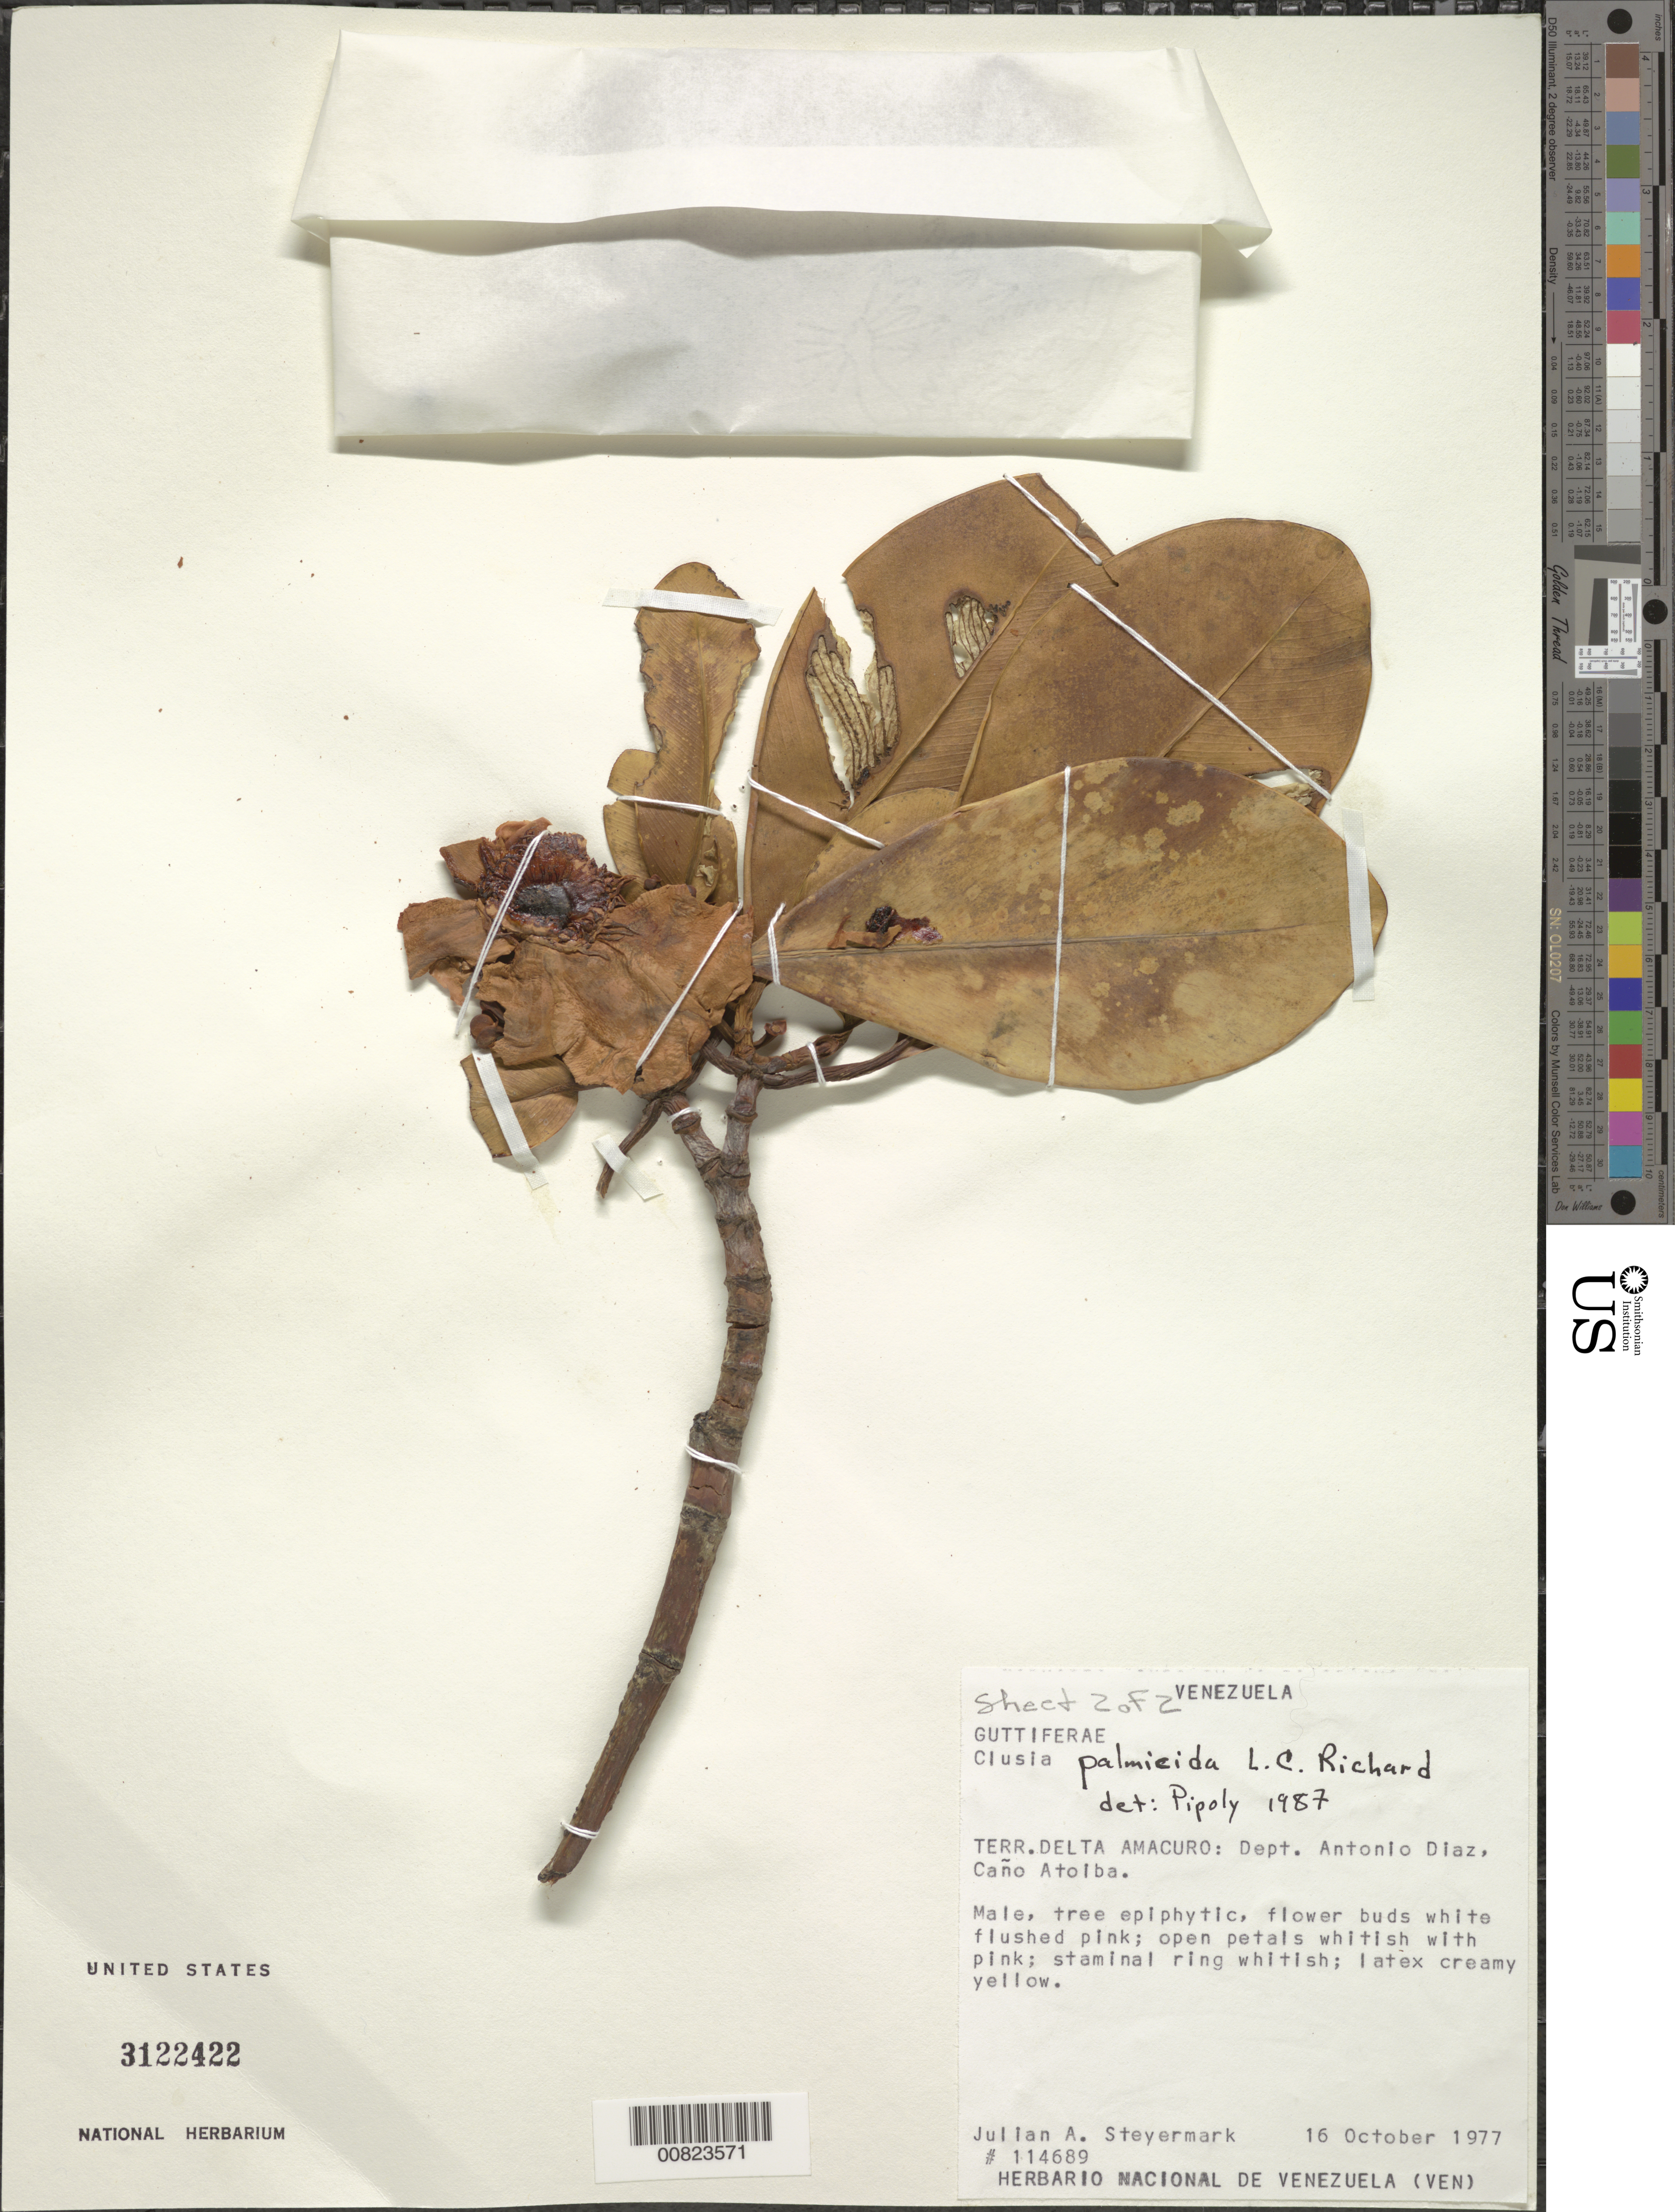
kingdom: Plantae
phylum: Tracheophyta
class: Magnoliopsida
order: Malpighiales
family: Clusiaceae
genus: Clusia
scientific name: Clusia palmicida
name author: Rich.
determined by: Pipoly, J. J., III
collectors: J. Steyermark, R. L. Liesner & F. Delascio C.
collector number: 114689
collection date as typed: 16-Oct-77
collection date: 1977-10-16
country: Venezuela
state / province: Delta Amacuro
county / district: Antonio Díaz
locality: Cano Atoiba, tributary of Boca Araguao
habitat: Rivervine fores with varied tree growth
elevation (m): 50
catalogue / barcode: US 3122422